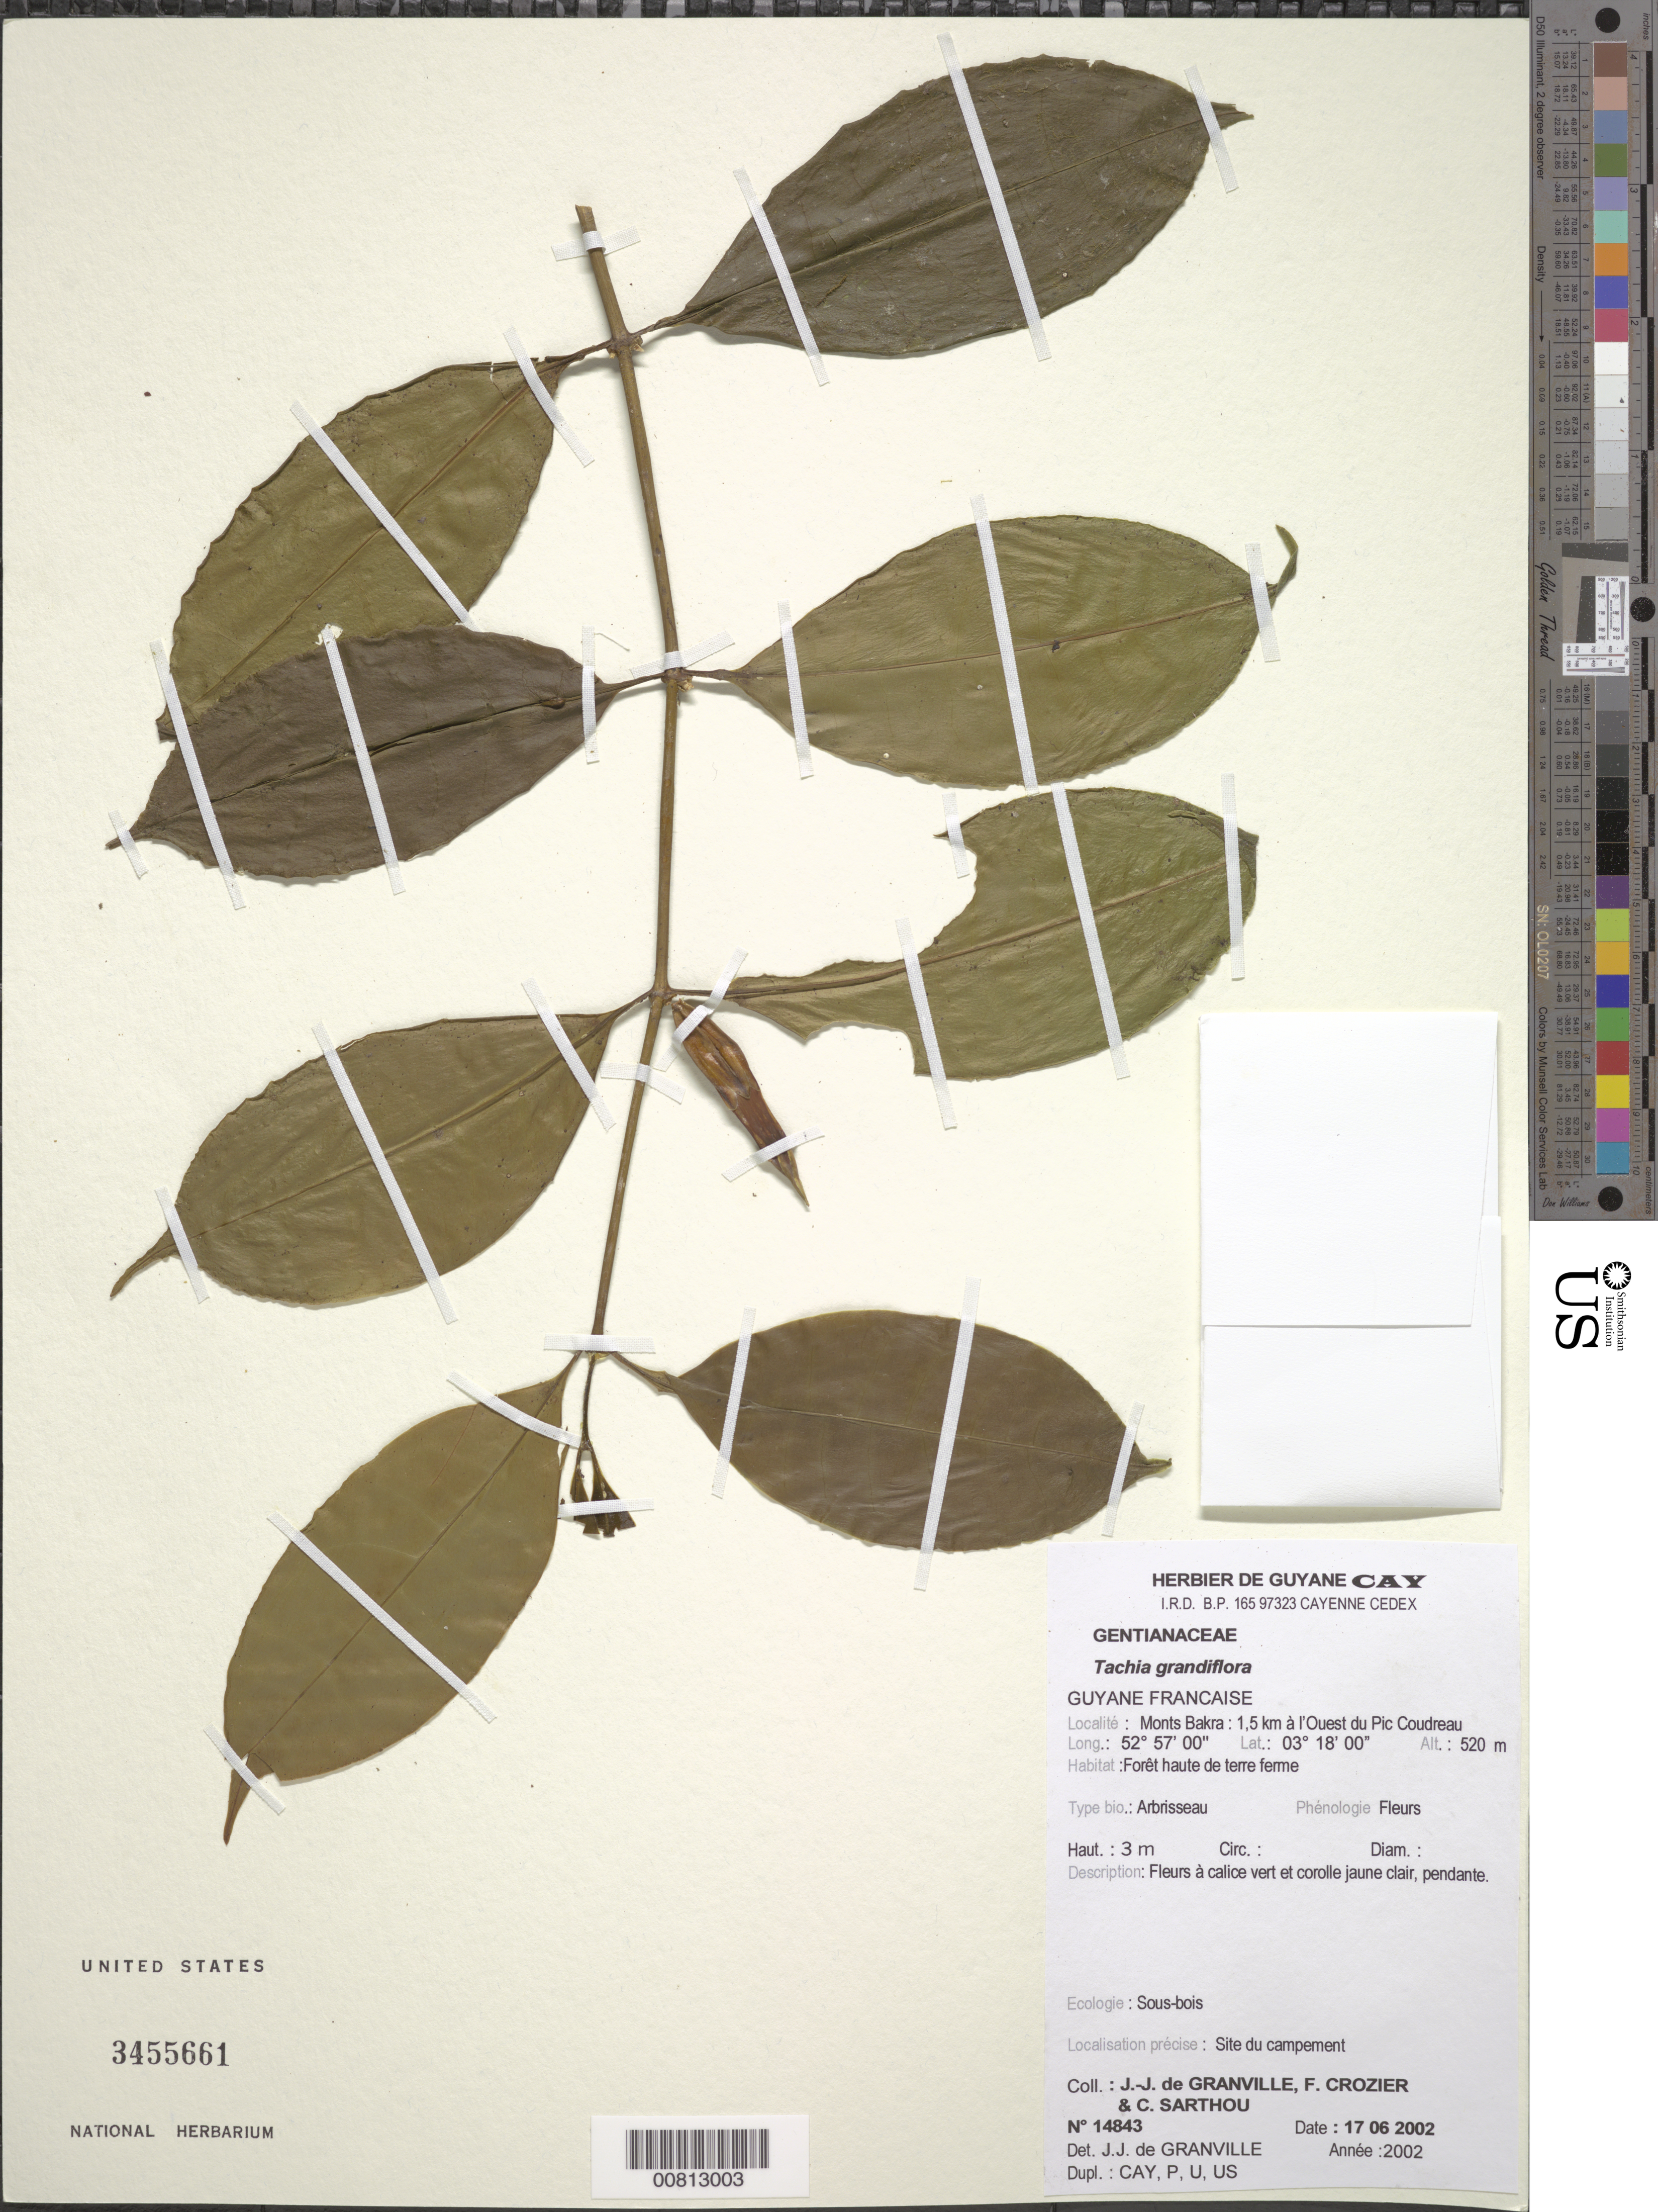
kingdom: Plantae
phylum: Tracheophyta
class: Magnoliopsida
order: Gentianales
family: Gentianaceae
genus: Tachia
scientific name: Tachia grandiflora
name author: Maguire & Weaver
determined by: Granville, J. J. de, (CAY), Institut de Recherche pour le Developpement (IRD) (FRENCH GUIANA)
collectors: J.-J. de Granville, F. Crozier & C. Sarthou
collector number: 14843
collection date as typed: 17-Jun-02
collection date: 2002-06-17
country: French Guiana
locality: Monts Bakra, 1.5 km a l'Ouest du Pic Coudreau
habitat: Forêt haute de terre ferme; sous bois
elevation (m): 520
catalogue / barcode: US 3455661